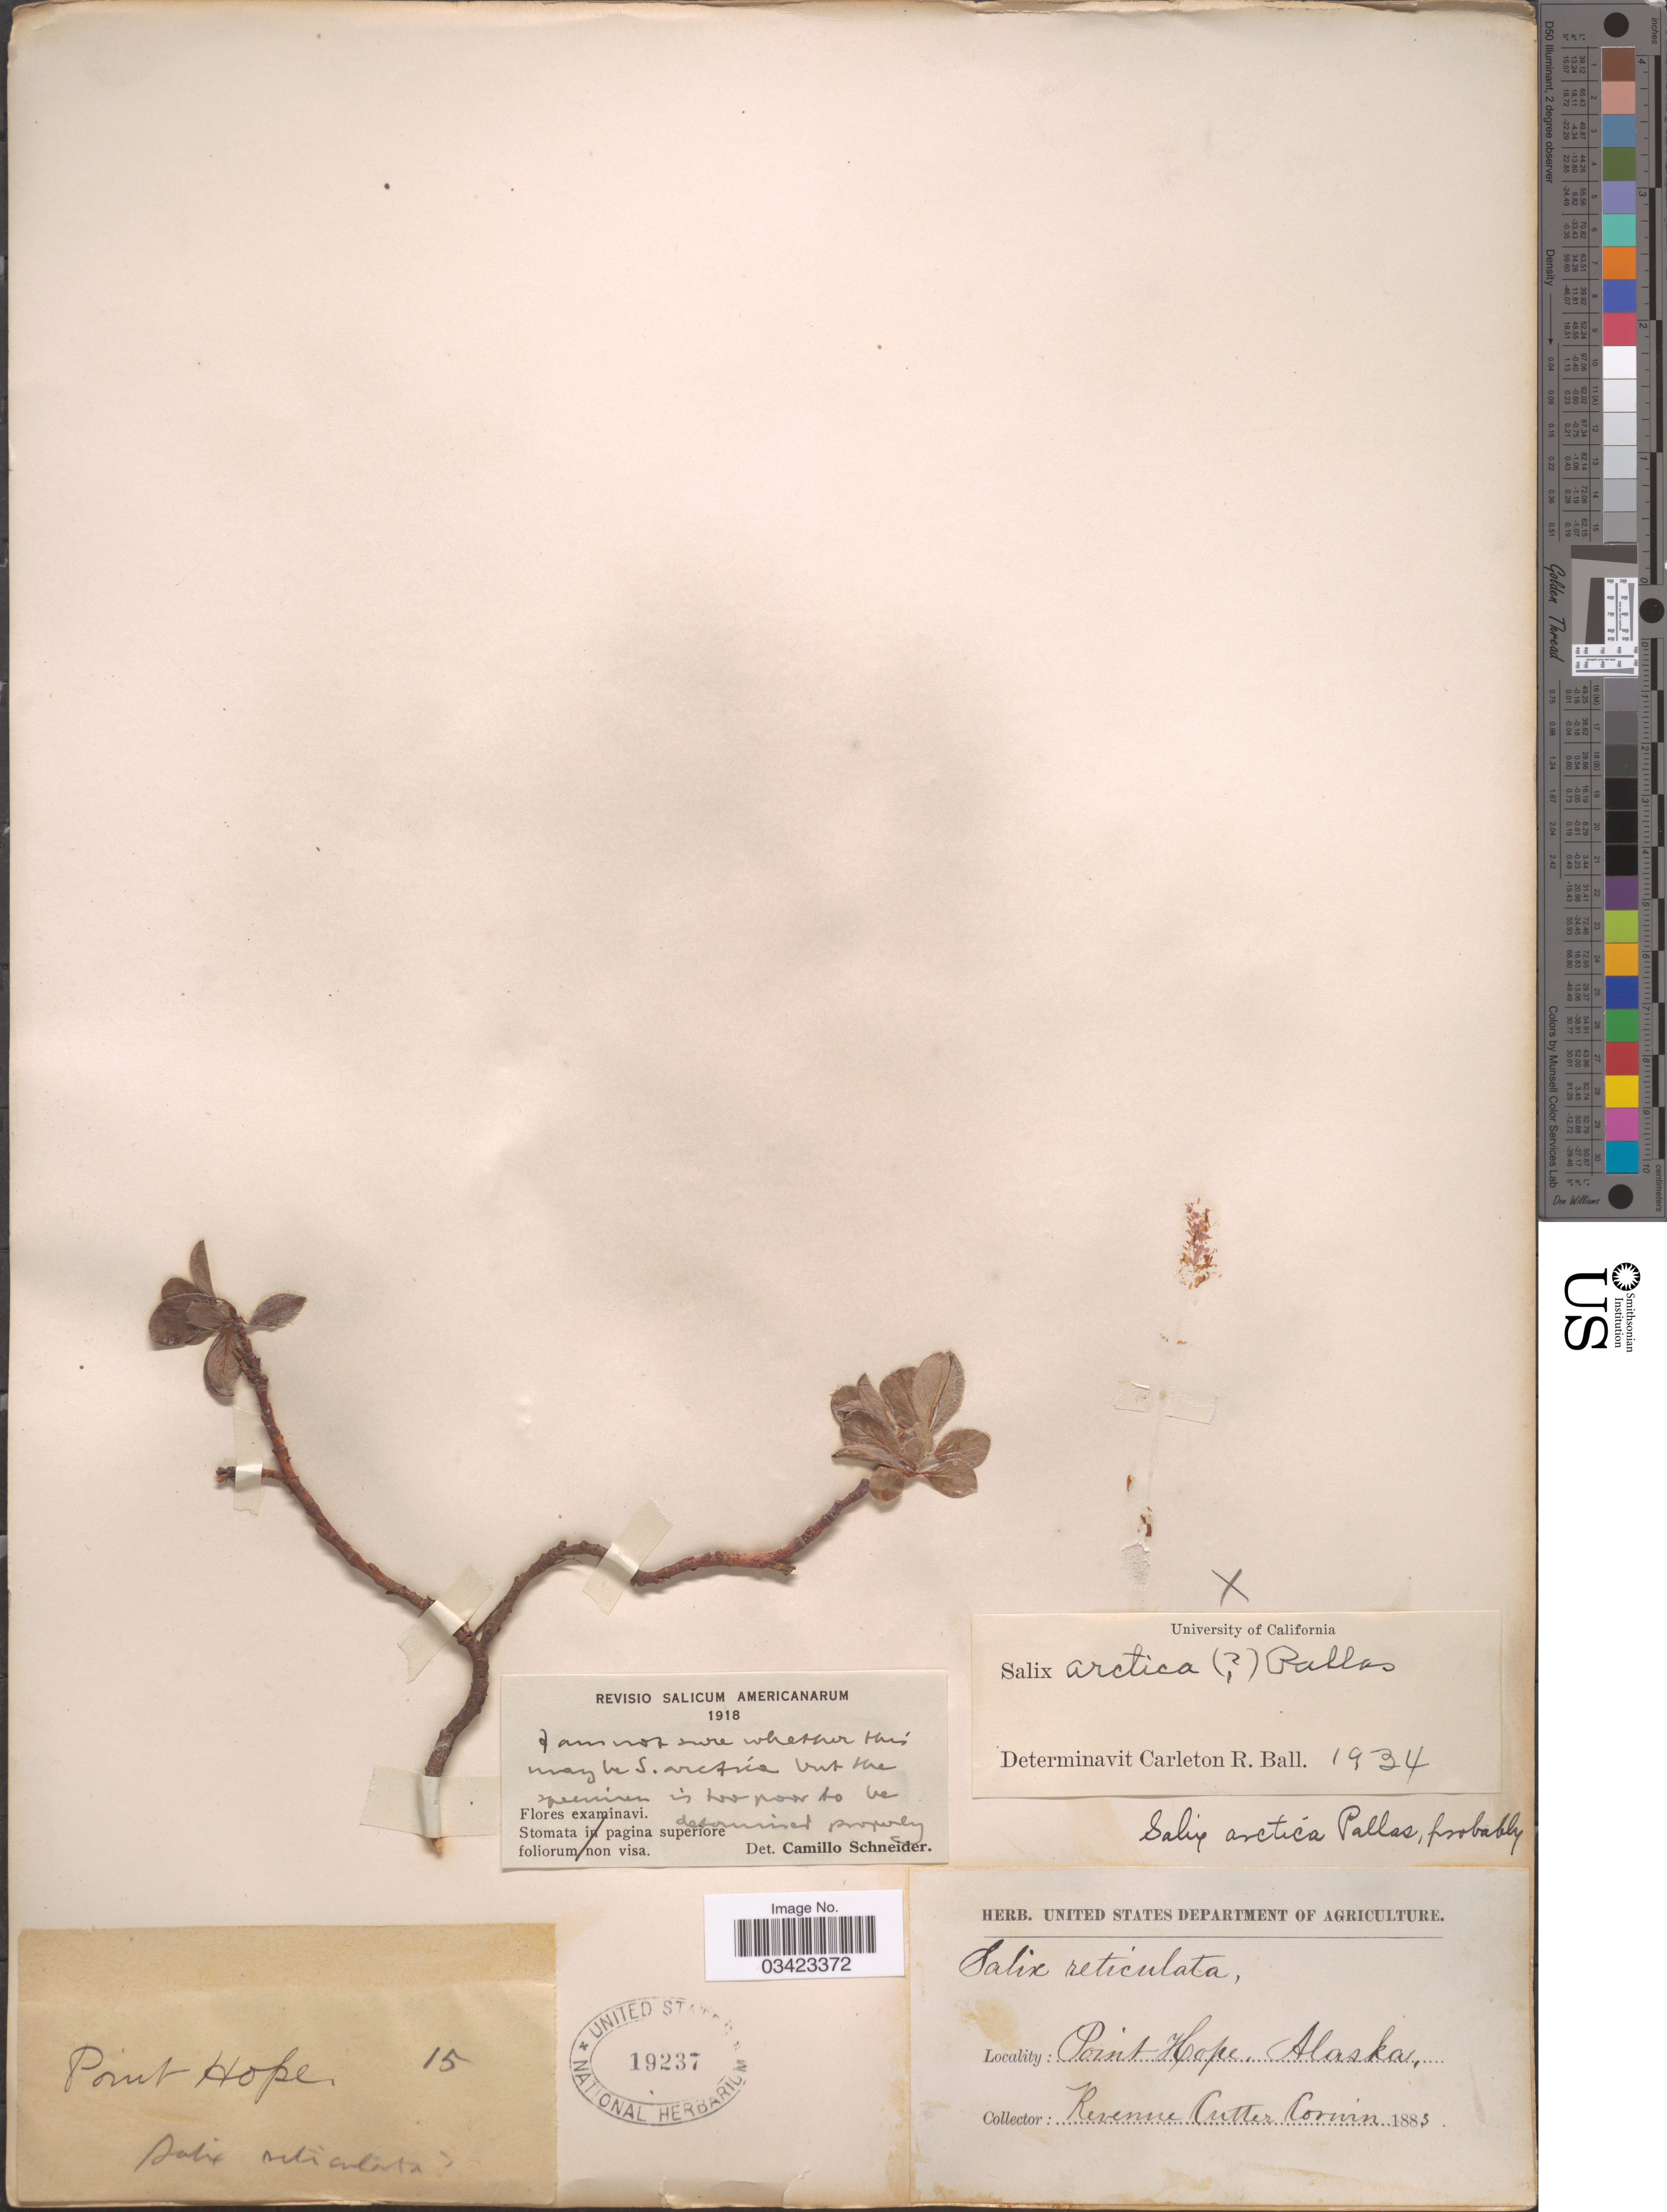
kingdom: Plantae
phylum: Tracheophyta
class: Magnoliopsida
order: Malpighiales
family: Salicaceae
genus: Salix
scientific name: Salix arctica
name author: Pall.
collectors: Corwin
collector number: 15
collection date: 1883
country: United States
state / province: Alaska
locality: Point Hope.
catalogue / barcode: US 19237